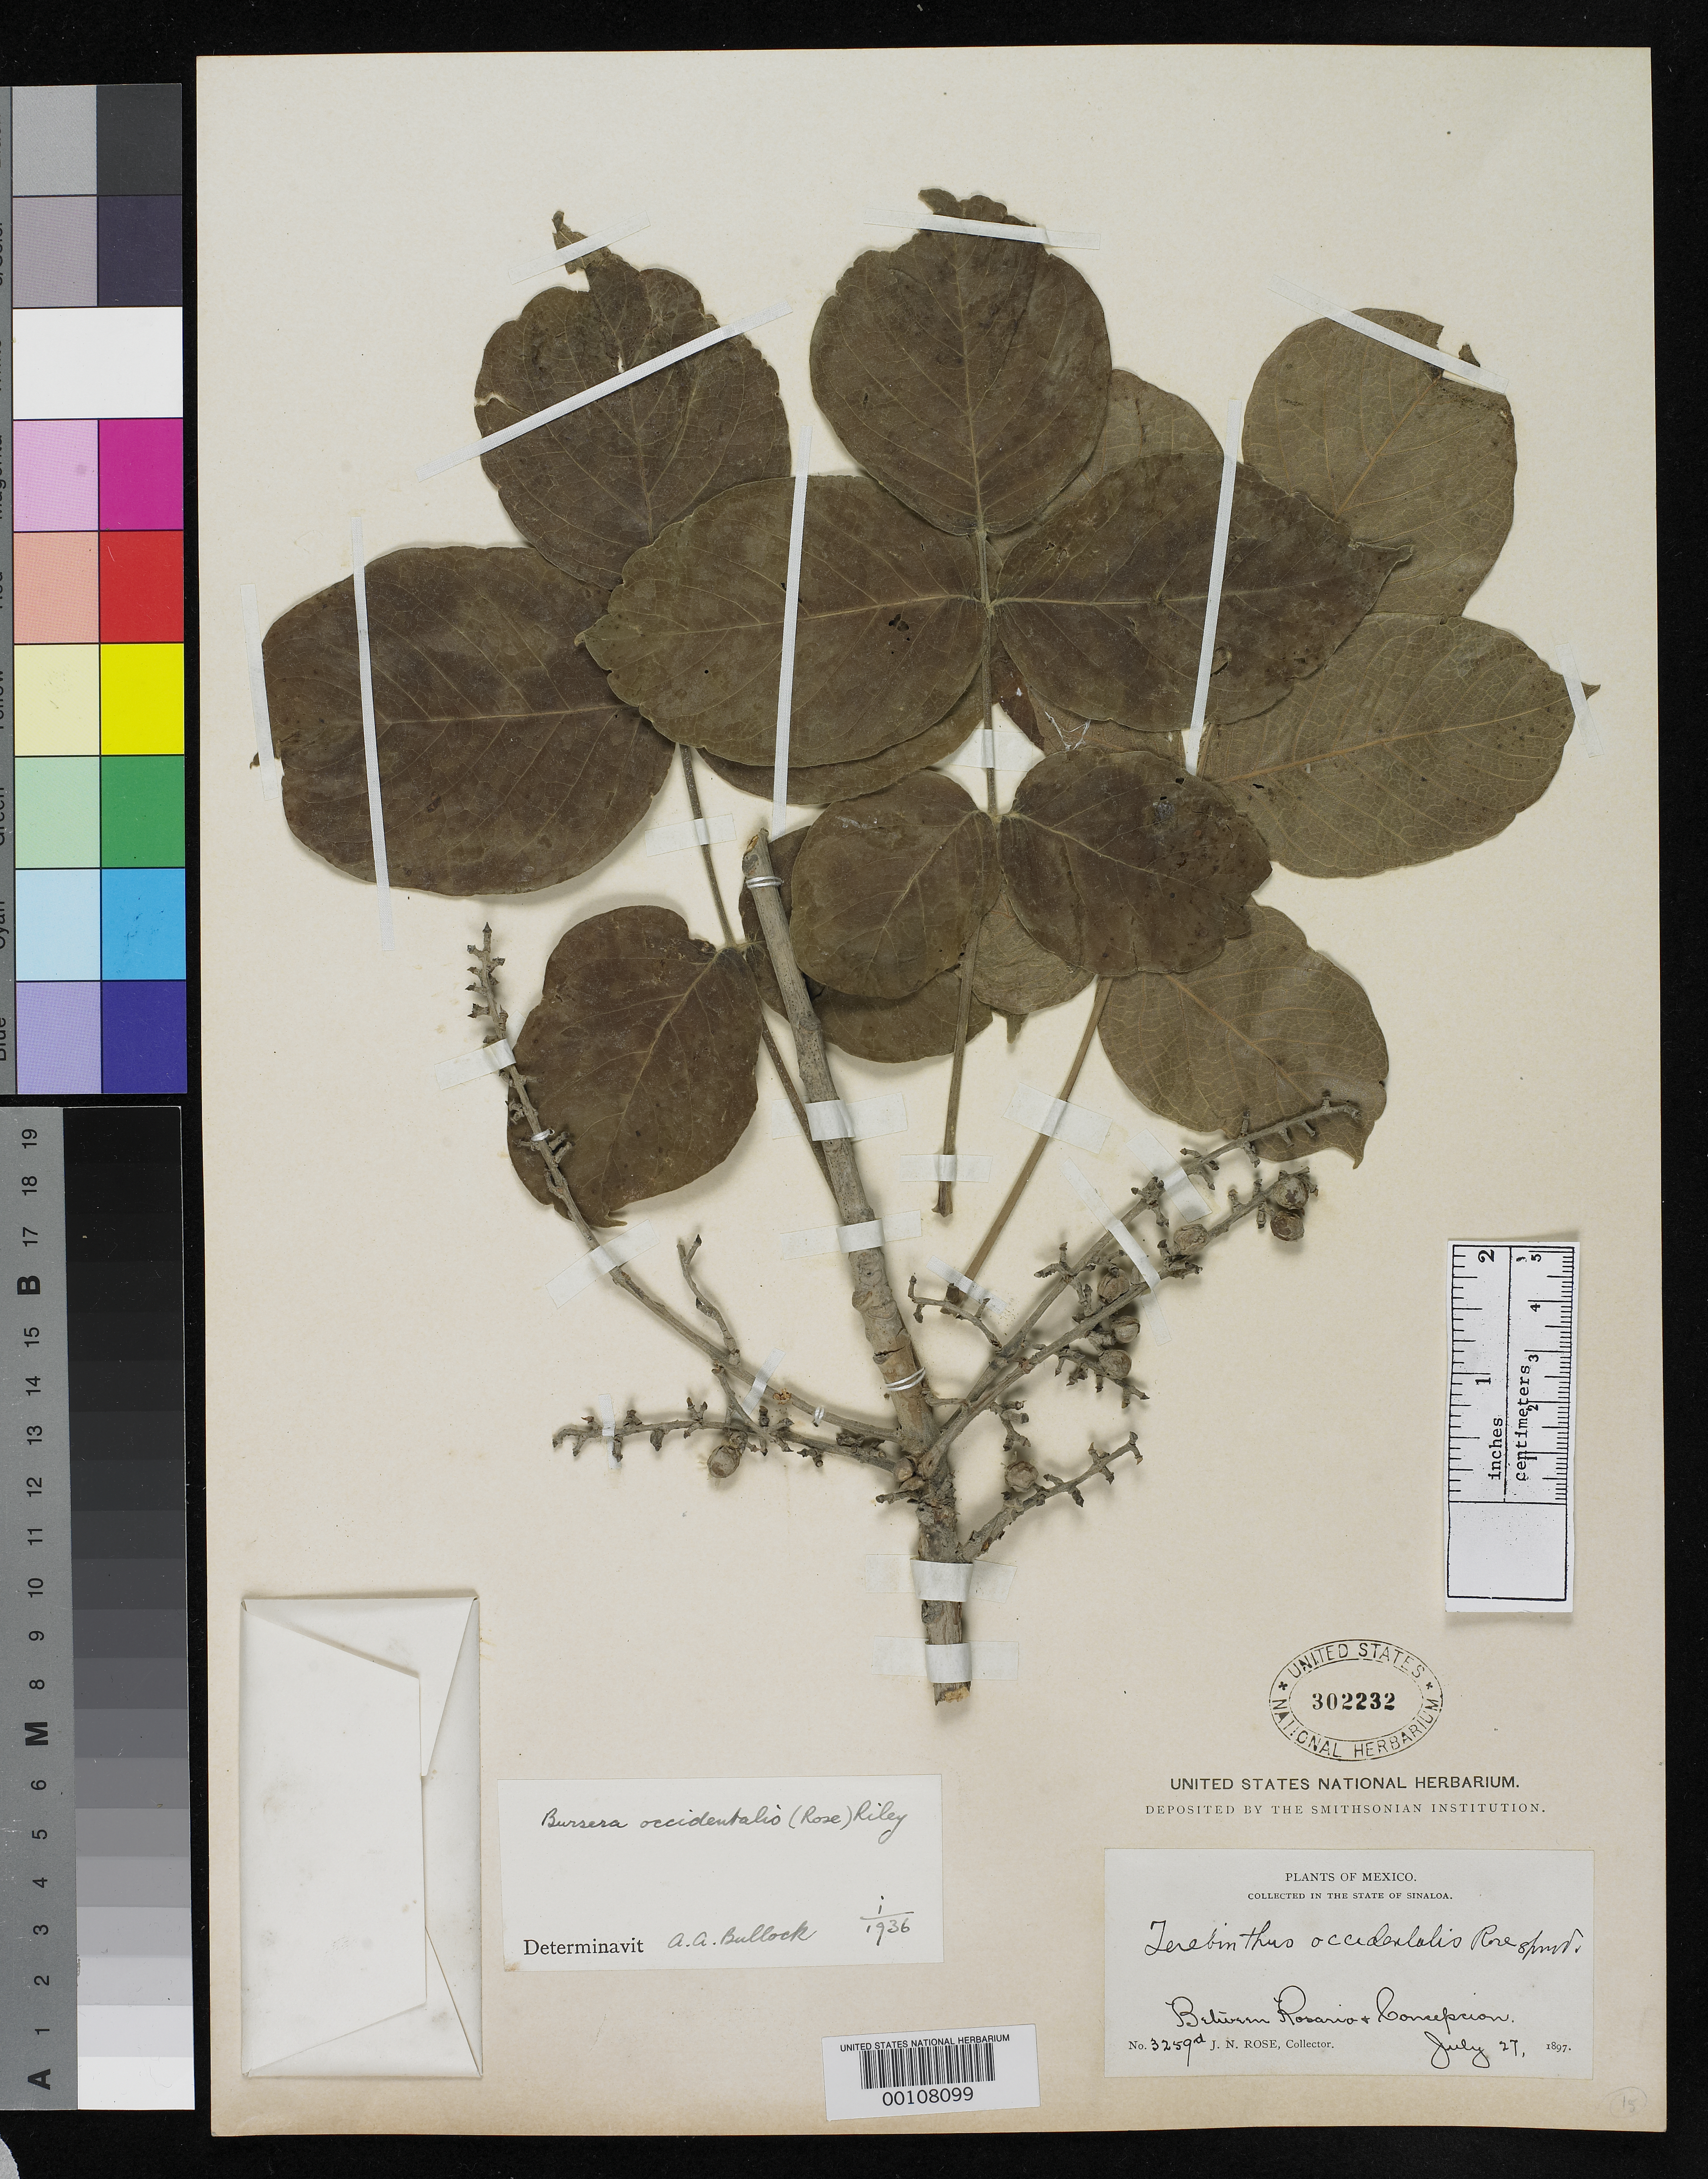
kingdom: Plantae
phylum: Tracheophyta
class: Magnoliopsida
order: Sapindales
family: Burseraceae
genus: Elaphrium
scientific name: Elaphrium occidentale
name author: Rose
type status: Holotype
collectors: J. N. Rose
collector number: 3259 d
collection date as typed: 27 Jul 1897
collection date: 1897-07-27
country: Mexico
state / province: Sinaloa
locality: Between Rosario and Concepcion.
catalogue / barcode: US 302232